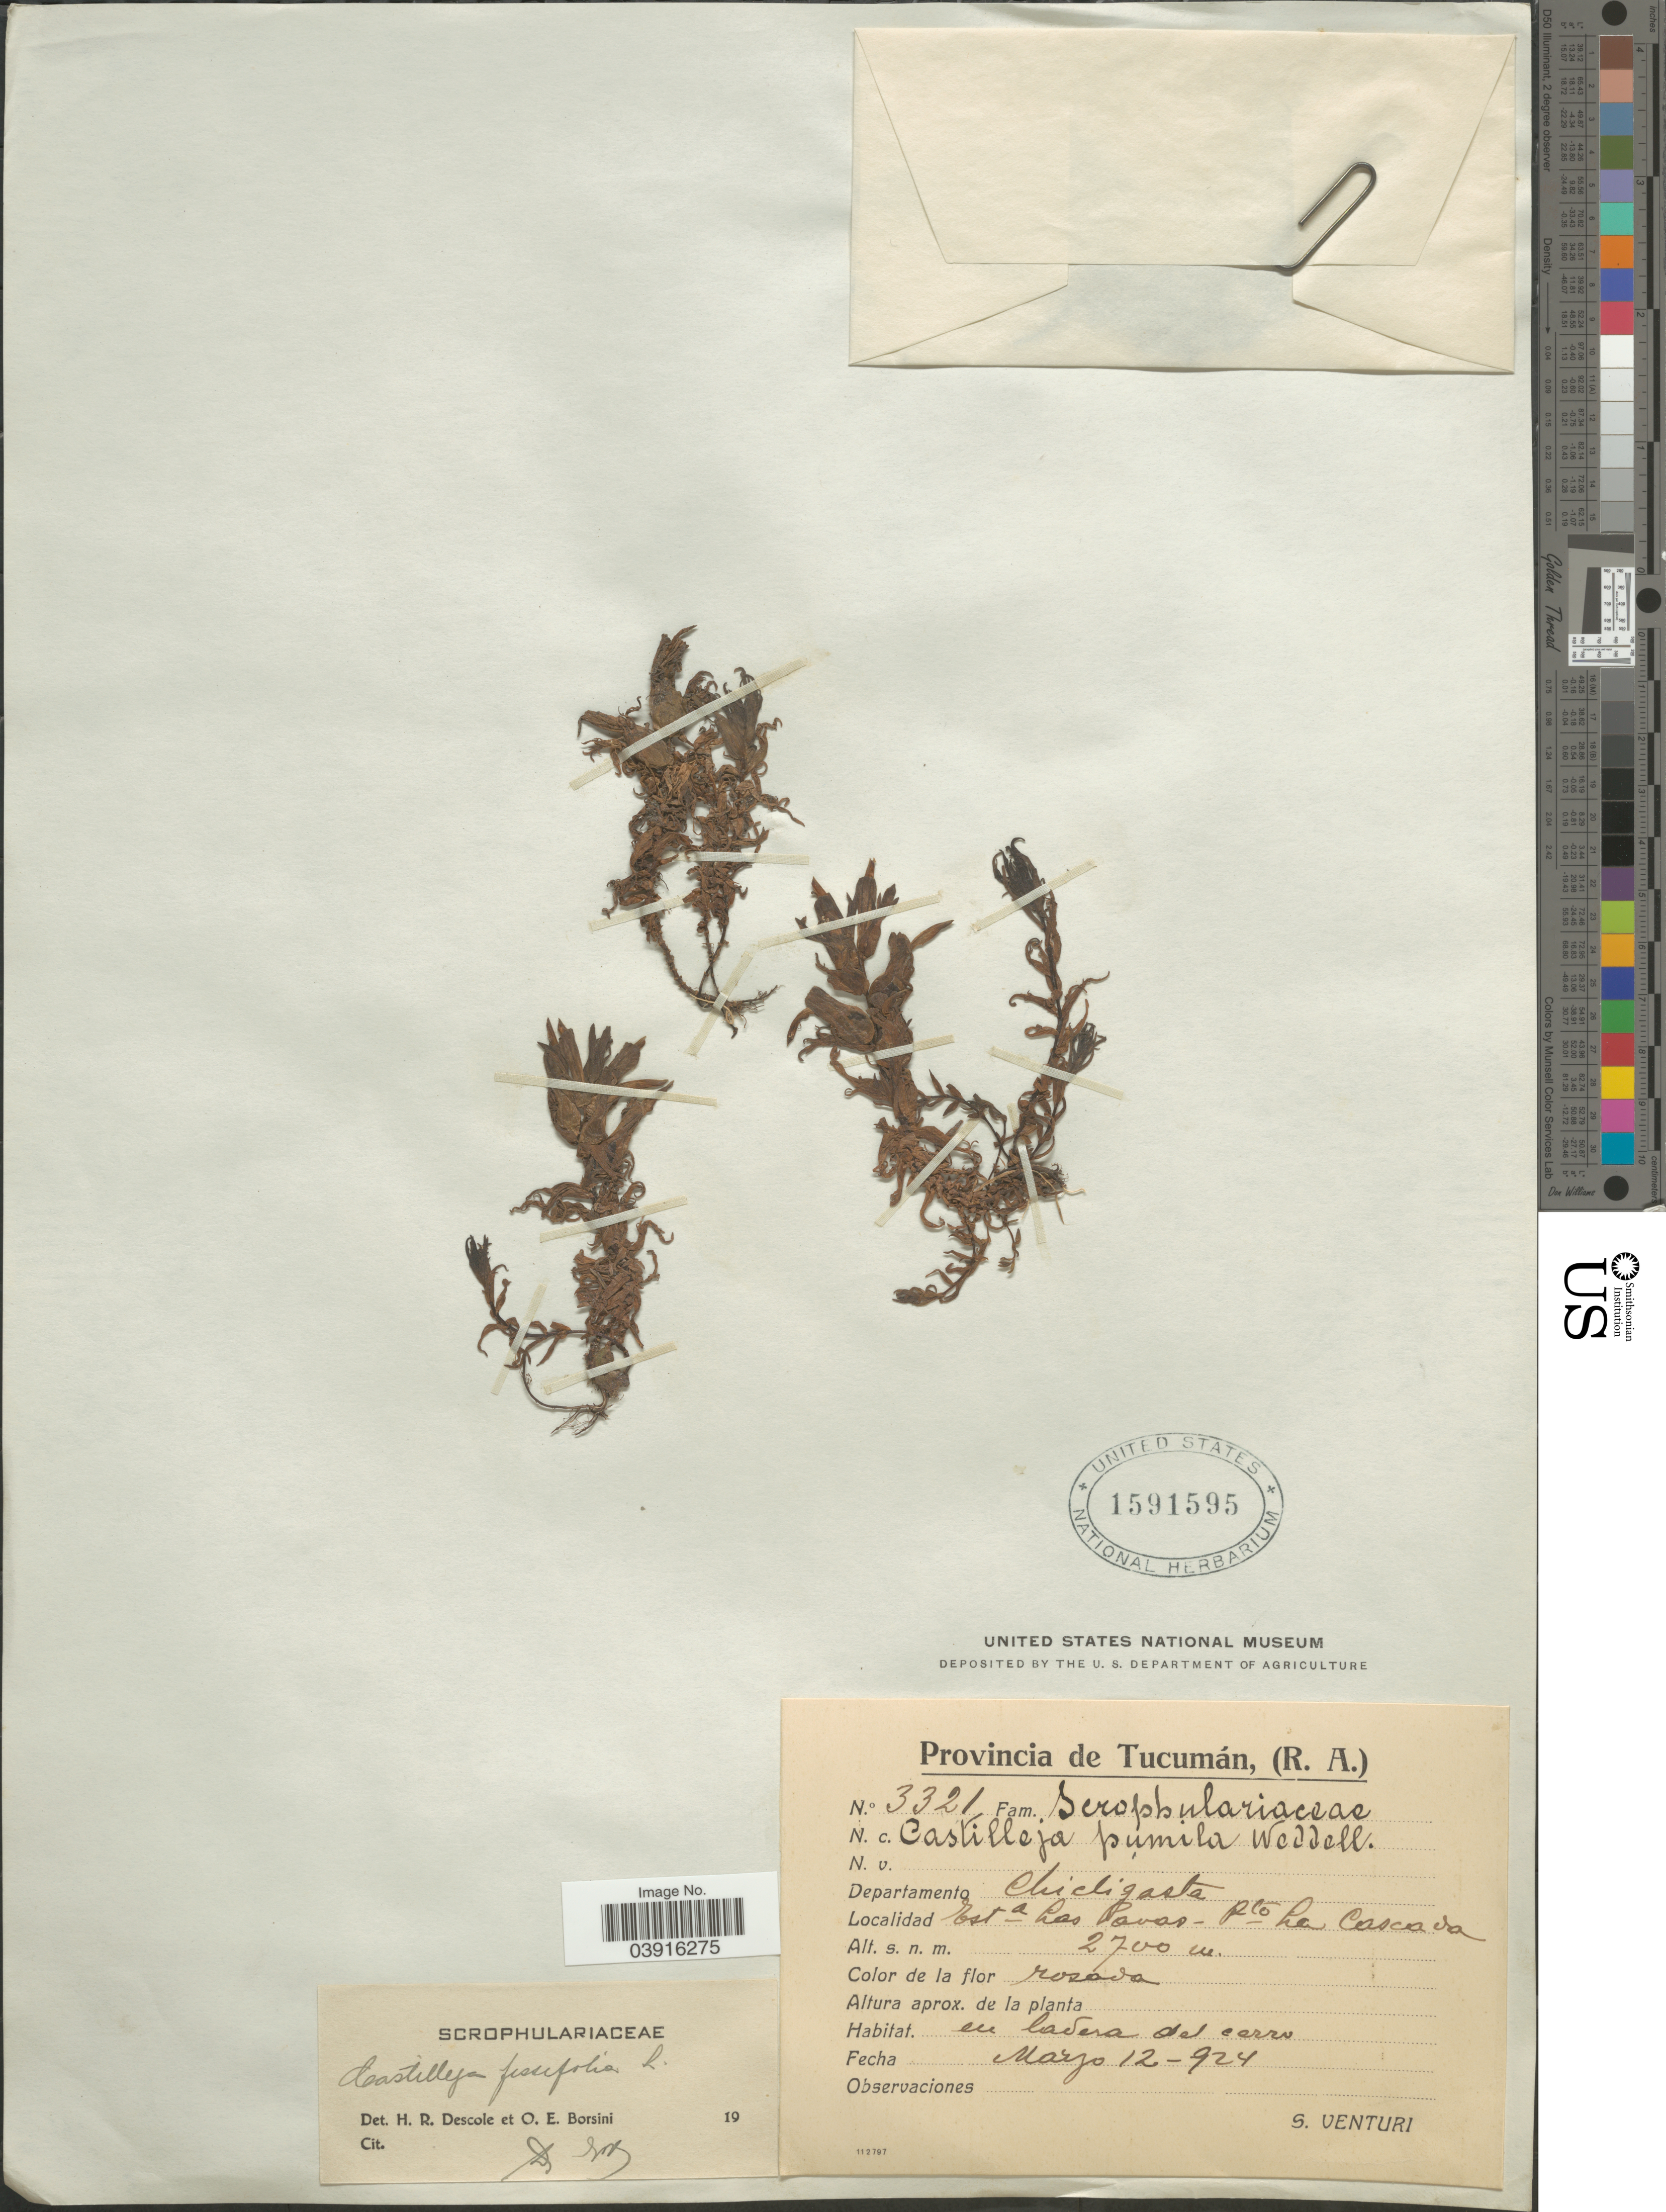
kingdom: Plantae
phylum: Tracheophyta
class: Magnoliopsida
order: Lamiales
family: Orobanchaceae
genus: Castilleja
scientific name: Castilleja fissifolia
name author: L. f.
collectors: S. Venturi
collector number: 3321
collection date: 1924-05-12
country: Argentina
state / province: Tucuman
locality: Departamento Chicligasta. Est a Las Pavas - Pto La Cascada.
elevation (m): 2700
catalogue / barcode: US 1591595